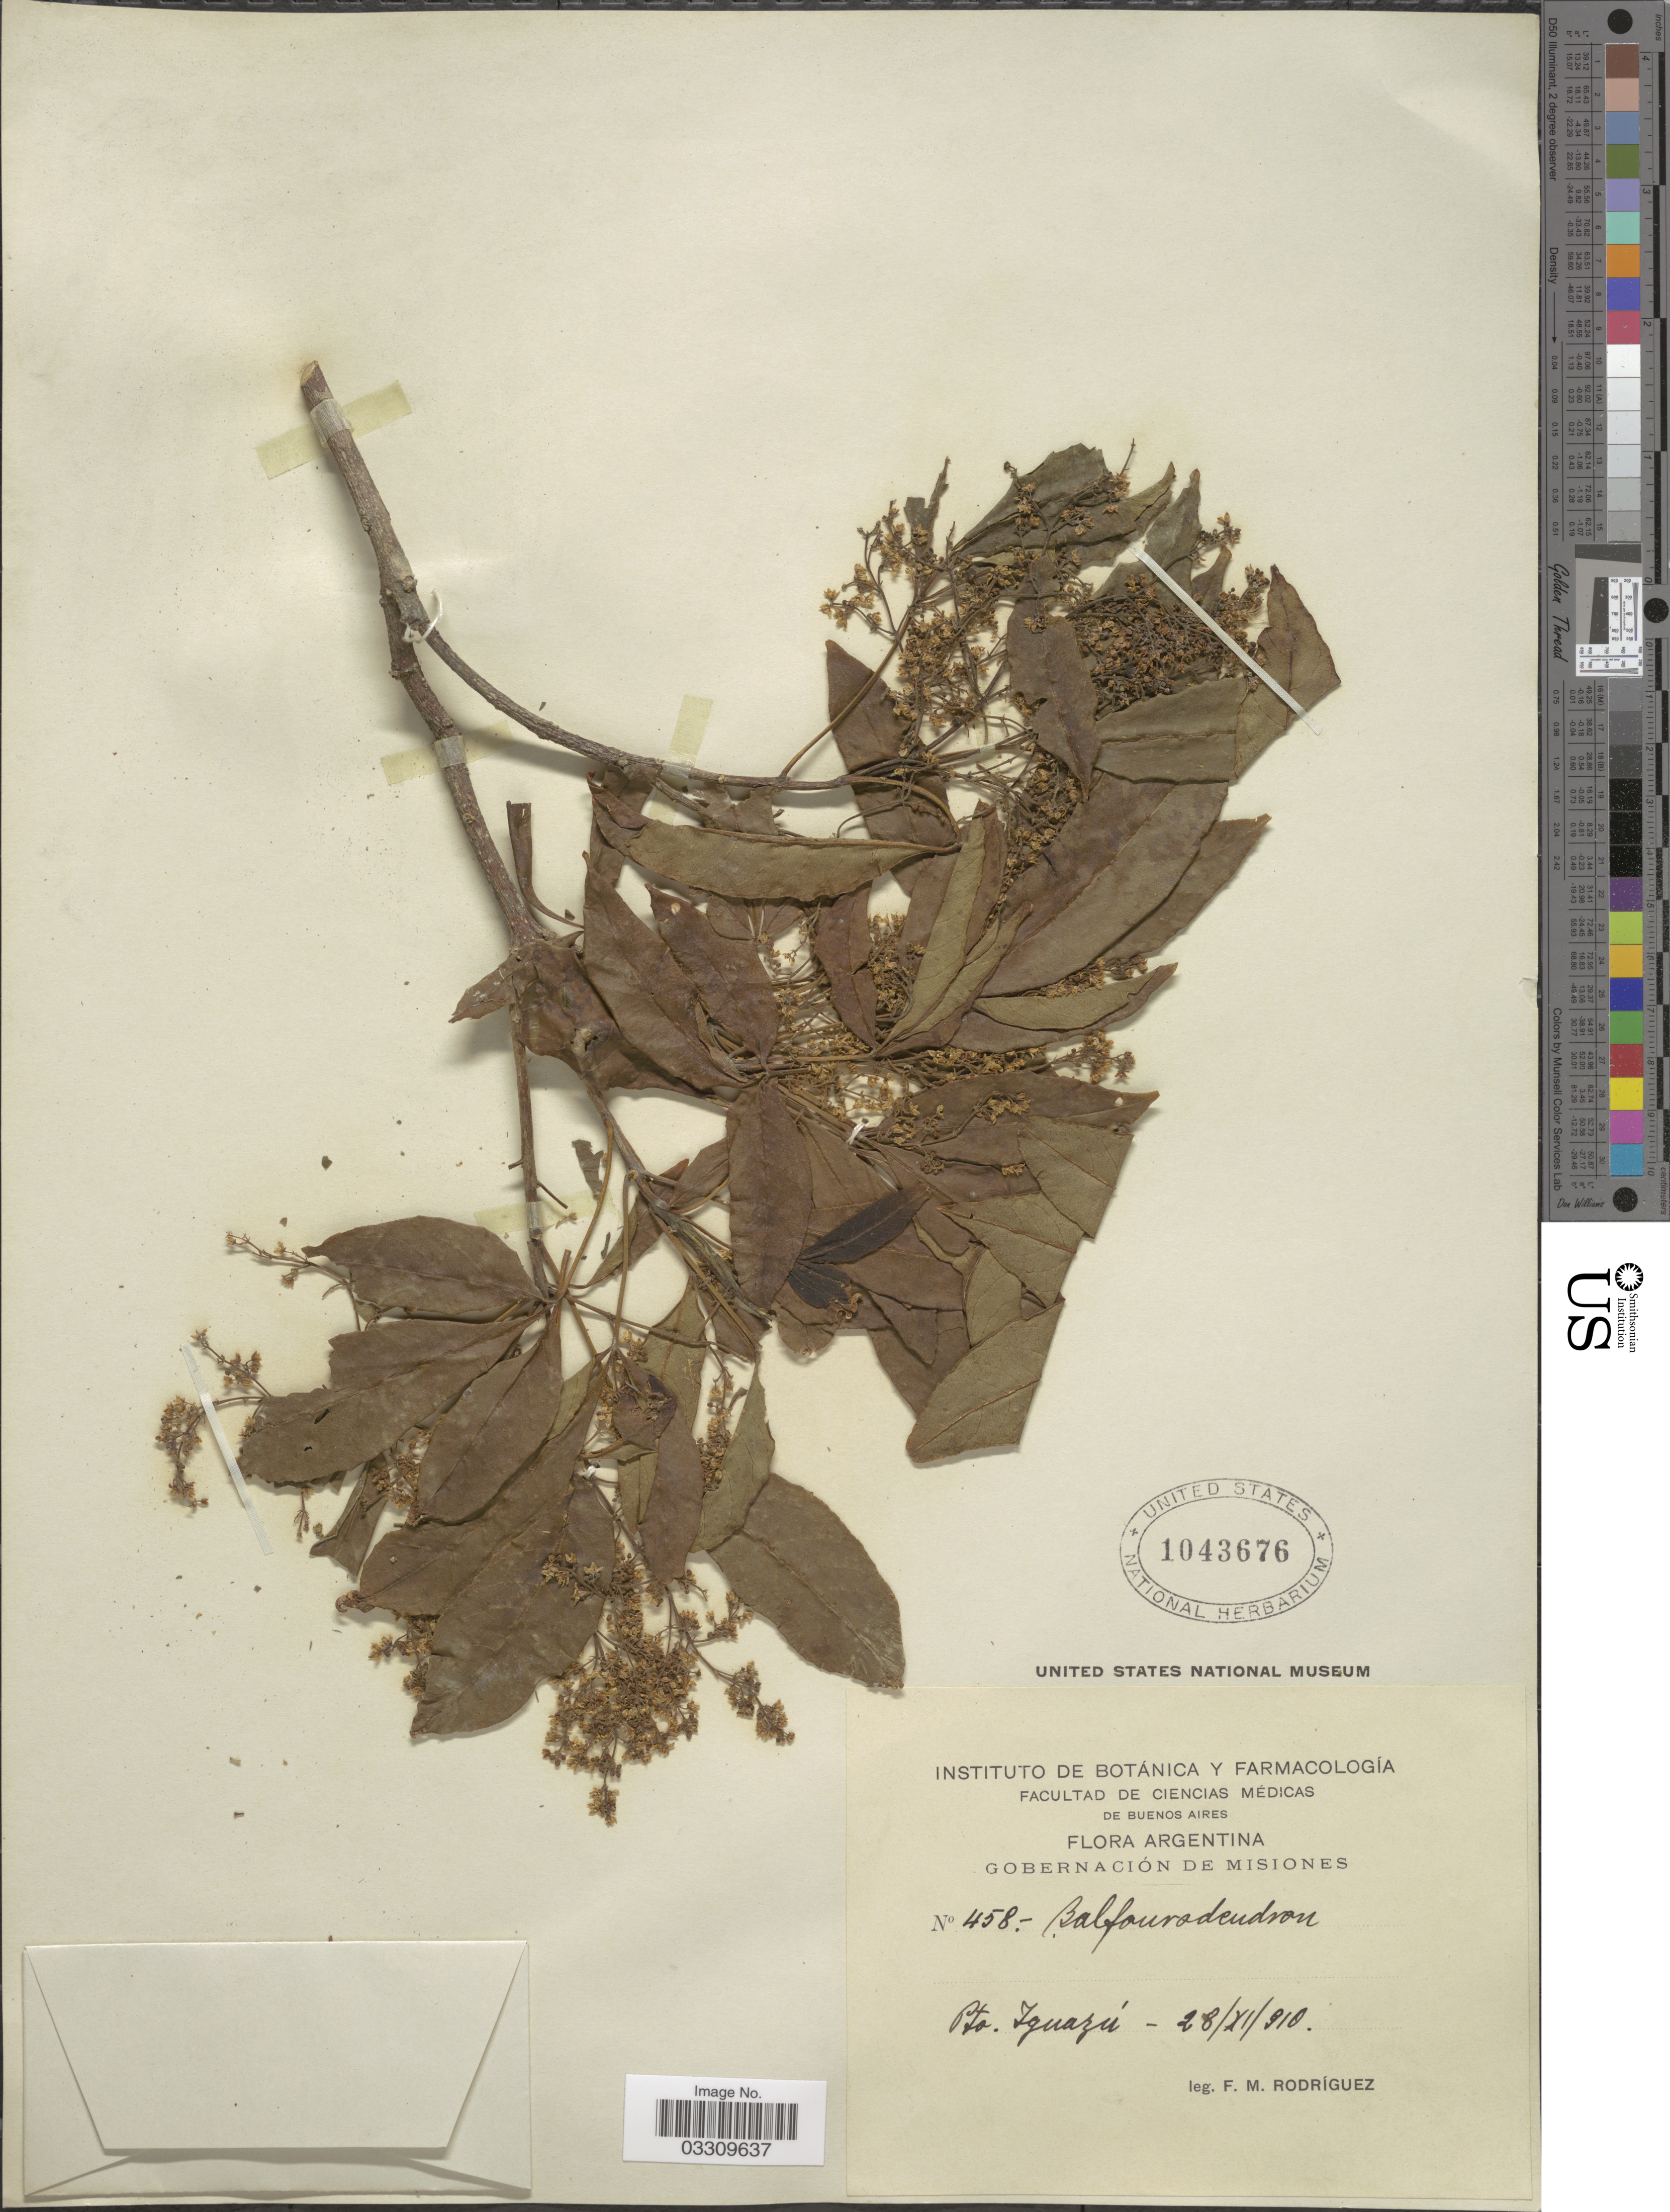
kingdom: Plantae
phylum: Tracheophyta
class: Magnoliopsida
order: Sapindales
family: Rutaceae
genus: Balfourodendron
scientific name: Balfourodendron riedelianum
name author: (Engl.) Engl.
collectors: F. M. Rodriguez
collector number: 458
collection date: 1910-11-28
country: Argentina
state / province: Misiones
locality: Pto. Iguazú. Gobernacion de Misiones.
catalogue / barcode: US 1043676